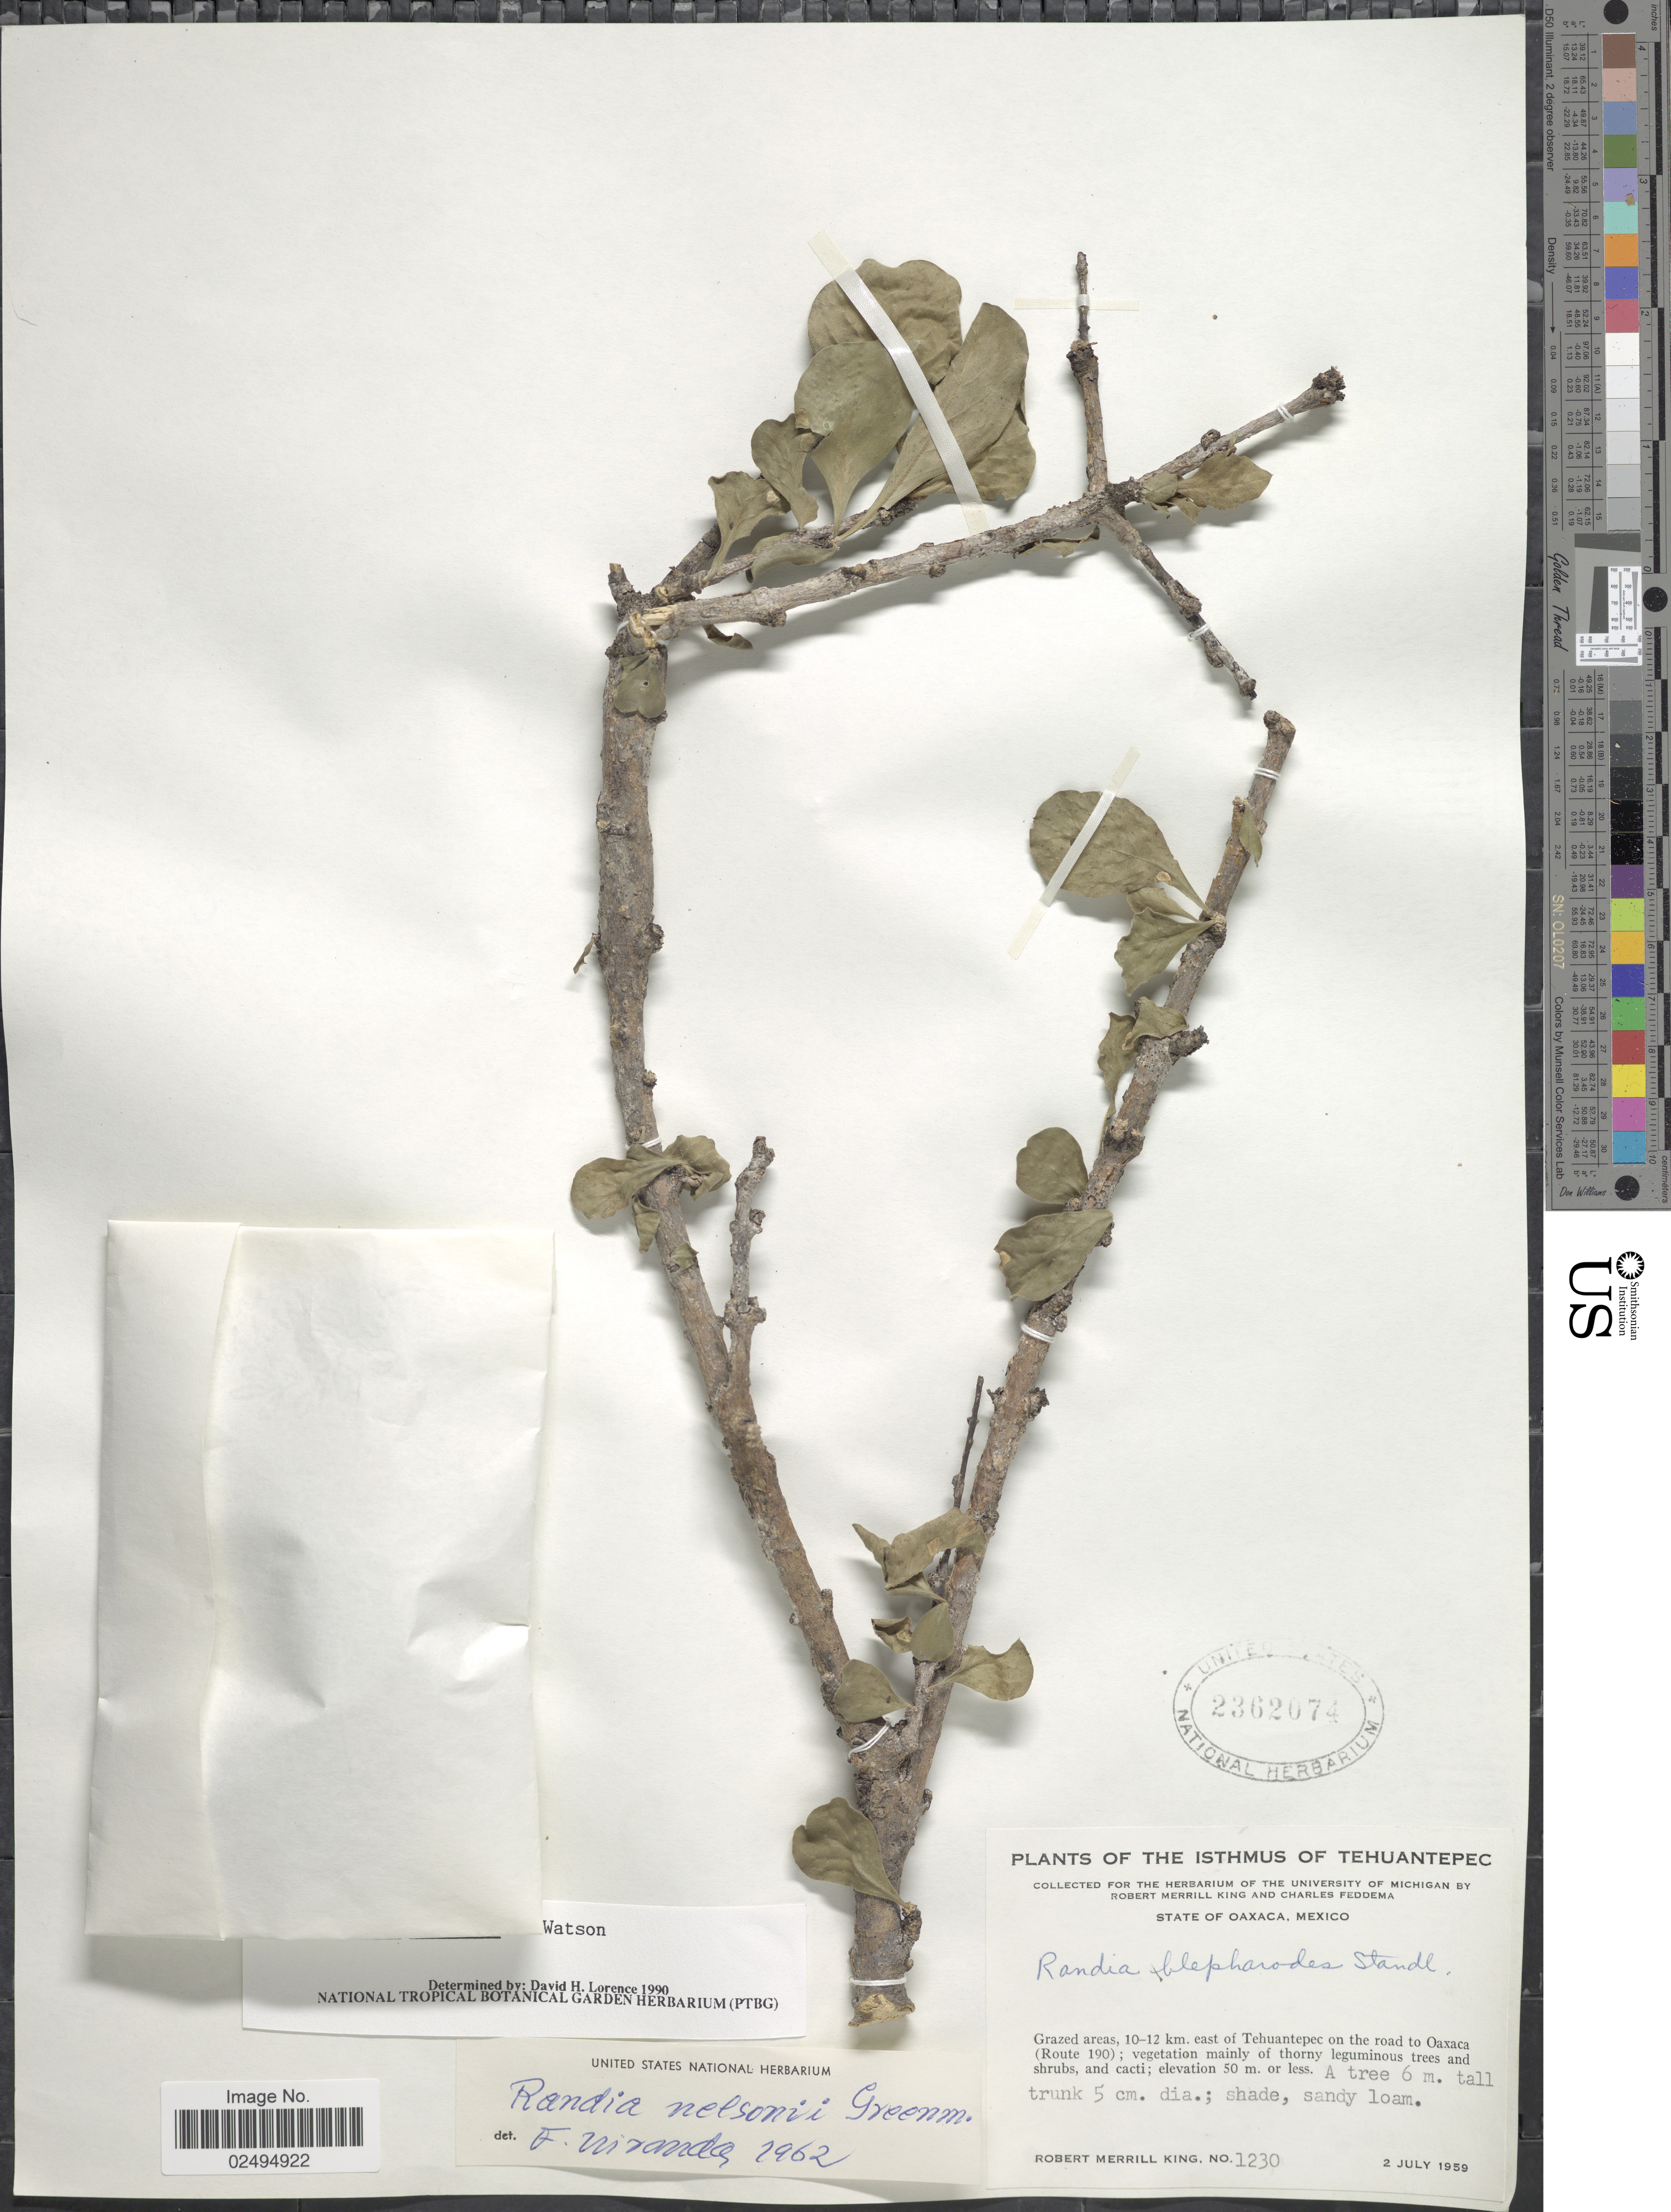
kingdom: Plantae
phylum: Tracheophyta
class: Magnoliopsida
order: Gentianales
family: Rubiaceae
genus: Randia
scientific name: Randia thurberi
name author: S. Watson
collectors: R. M. King & C. Feddema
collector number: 1230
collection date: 1959-07-02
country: Mexico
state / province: Oaxaca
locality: Isthmus of Tehuantepec, grazed areas, 10-12 km. east of Tehuantepec on the road to Oaxaca (Route 190)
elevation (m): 50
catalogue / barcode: US 2362074